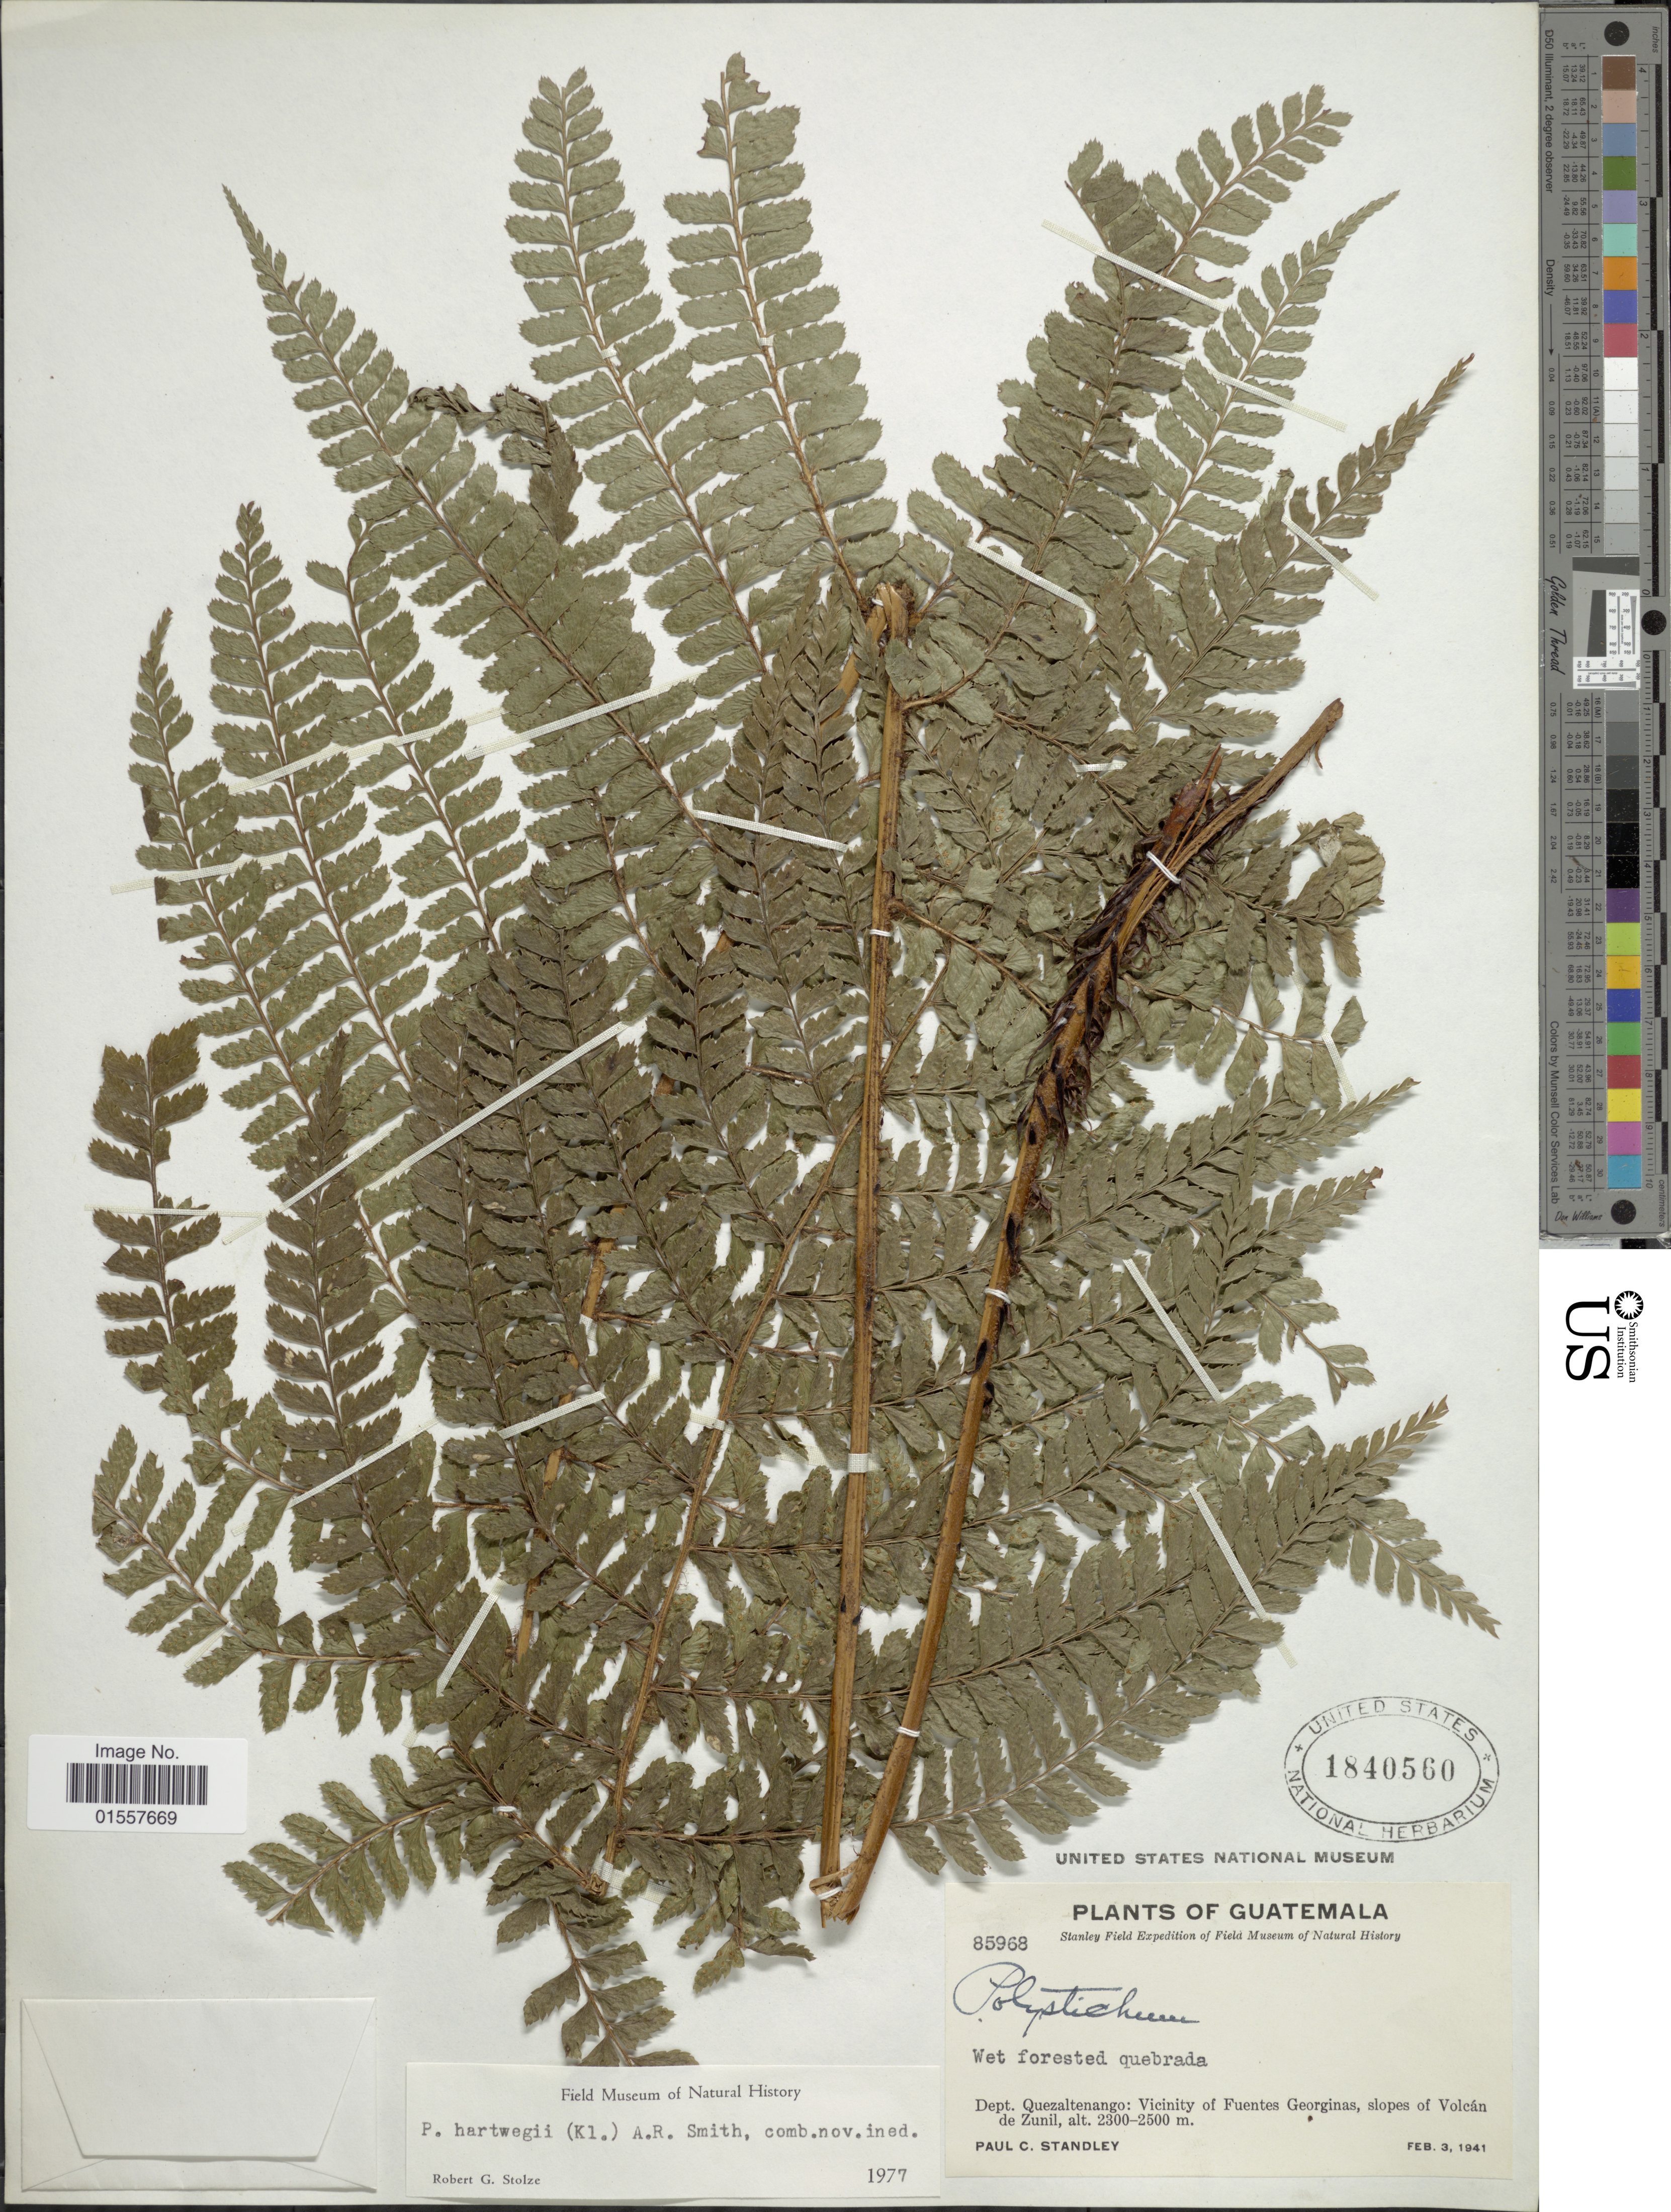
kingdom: Plantae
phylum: Tracheophyta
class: Polypodiopsida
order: Polypodiales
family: Dryopteridaceae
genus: Polystichum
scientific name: Polystichum hartwegii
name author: (Klotzsch) Hieron.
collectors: P. C. Standley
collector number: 85968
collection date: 1941-02-03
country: Guatemala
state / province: Quetzaltenango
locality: Dept. Quezaltenango: Vicinity of Fuentes Georginas, slopes of Volcan de Zunil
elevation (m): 2300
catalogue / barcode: US 1840560